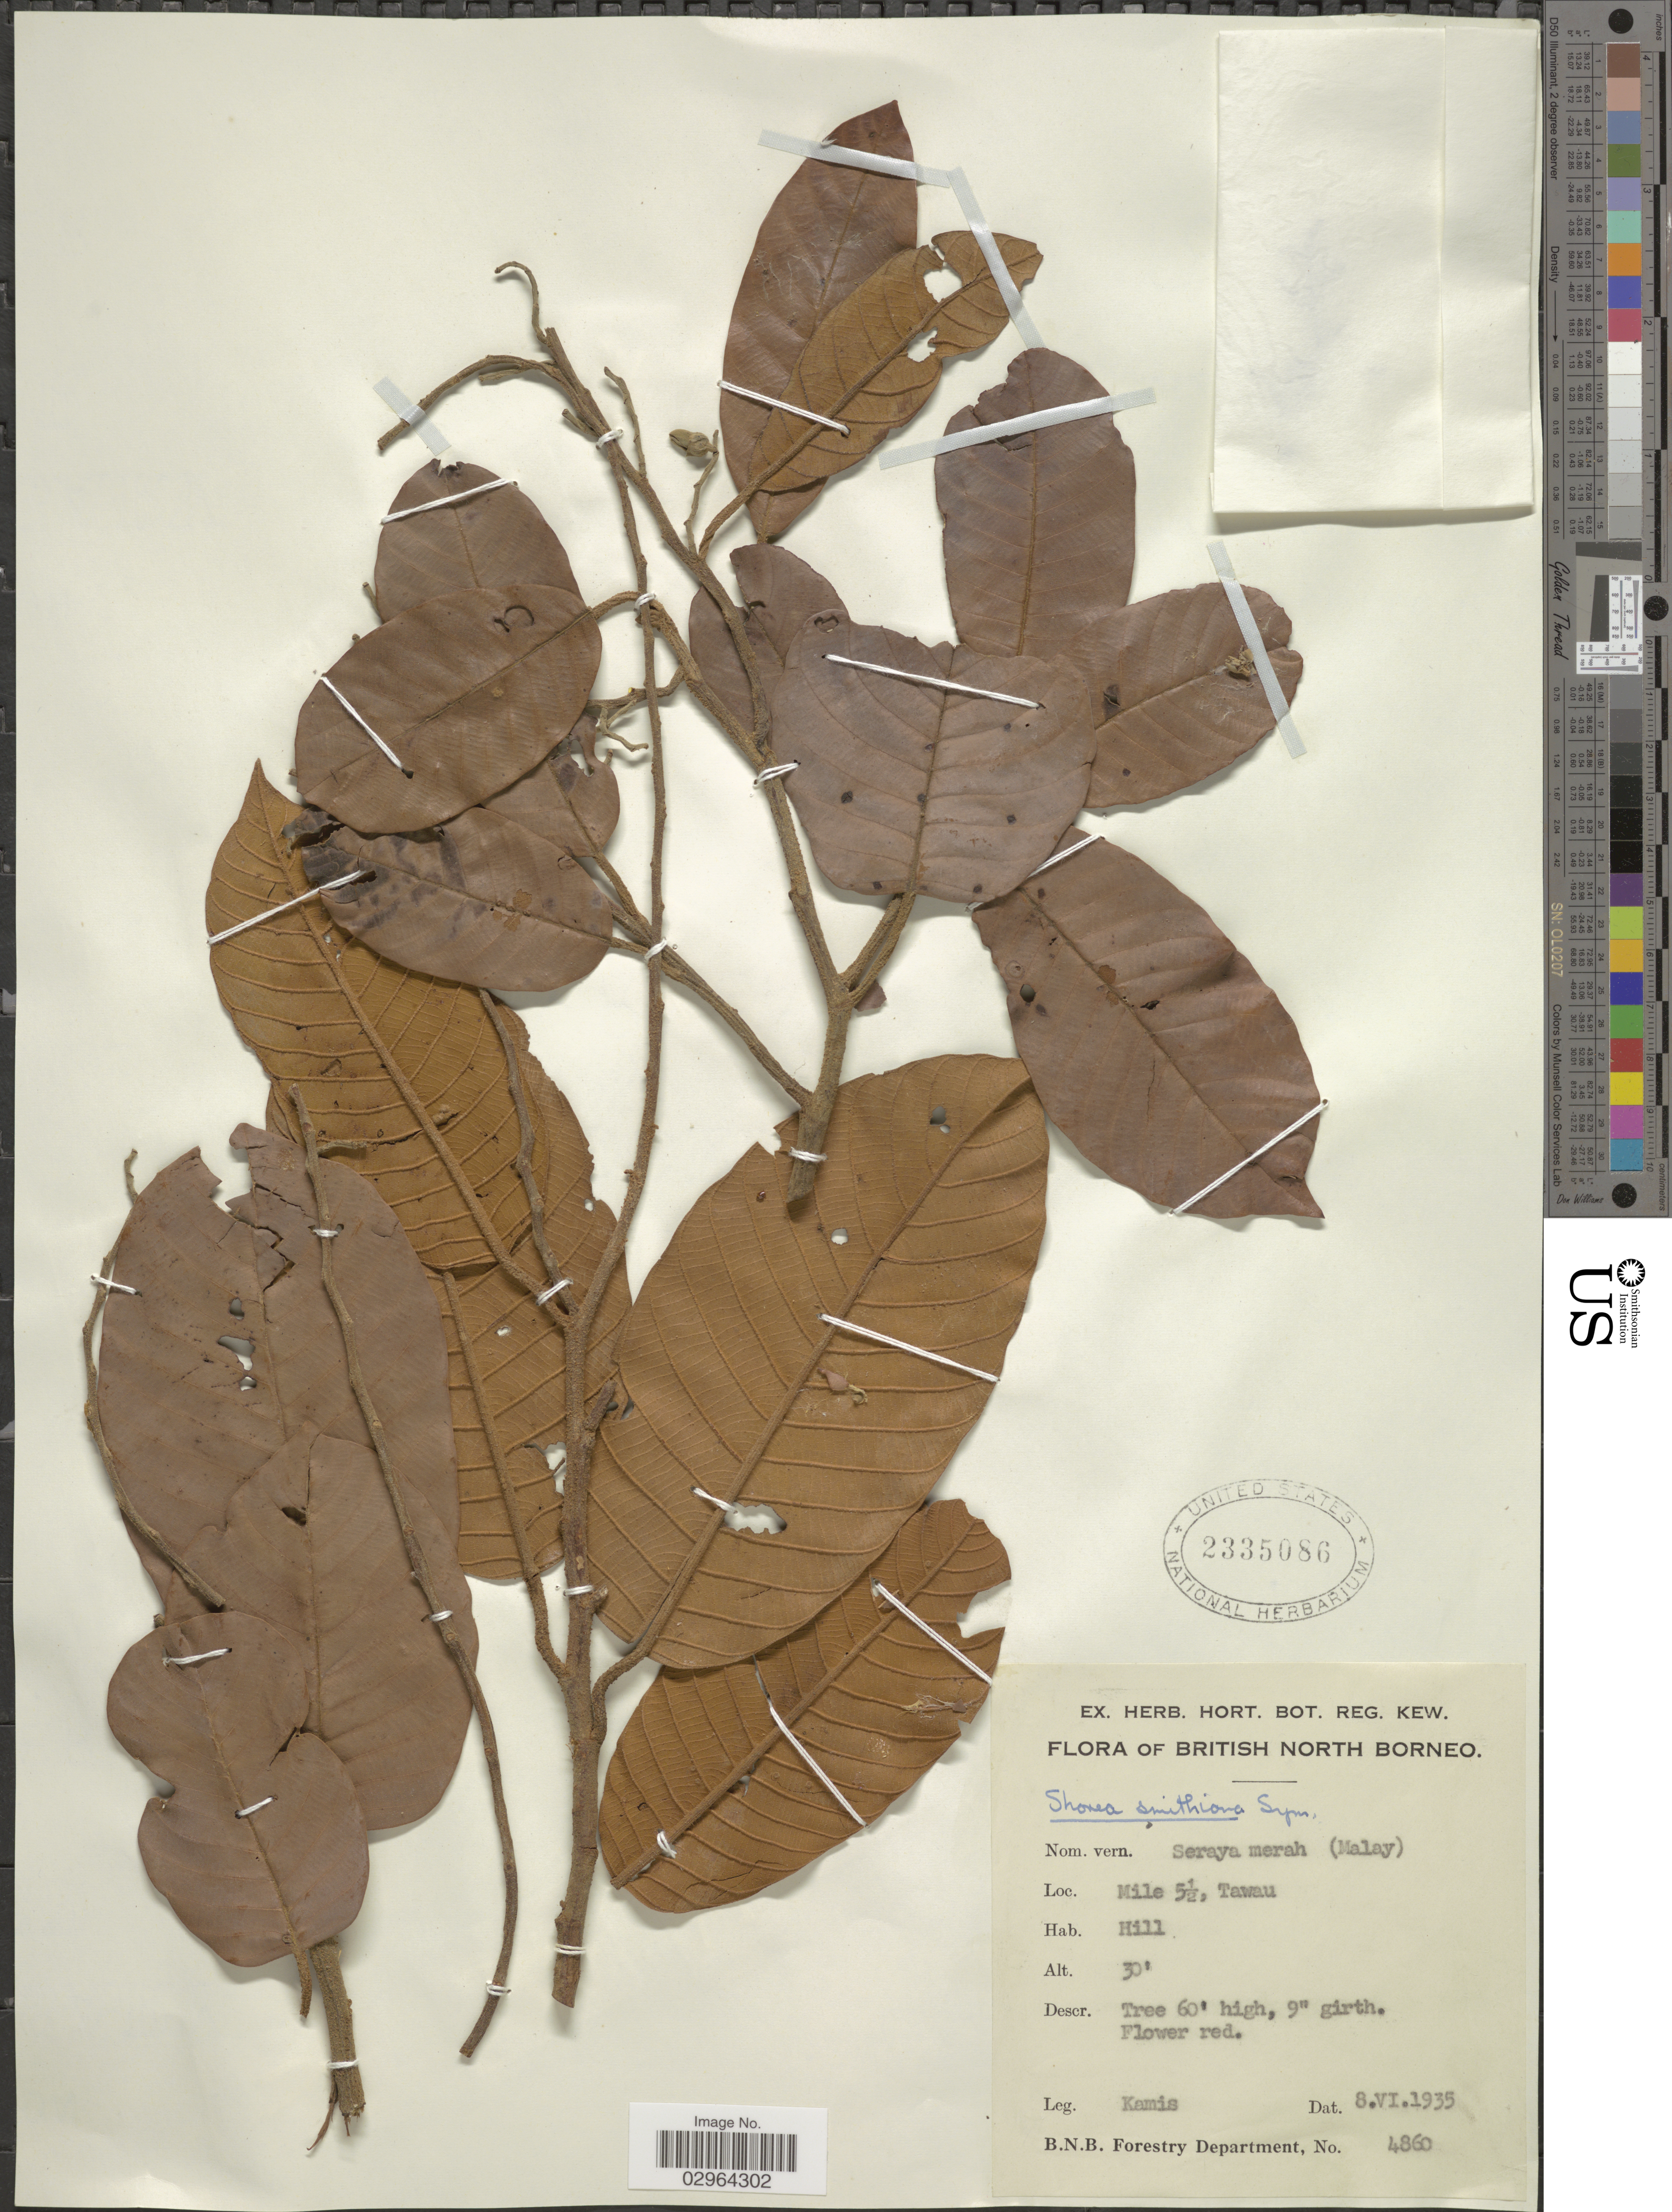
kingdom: Plantae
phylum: Tracheophyta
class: Magnoliopsida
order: Malvales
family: Dipterocarpaceae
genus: Rubroshorea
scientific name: Rubroshorea smithiana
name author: (Symington) P.S. Ashton & J. Heck.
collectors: Kamis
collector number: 4860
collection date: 1935-06-08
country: Malaysia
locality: British North Borneo. Mile 5½, Tawau.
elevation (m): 9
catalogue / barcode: US 2335086